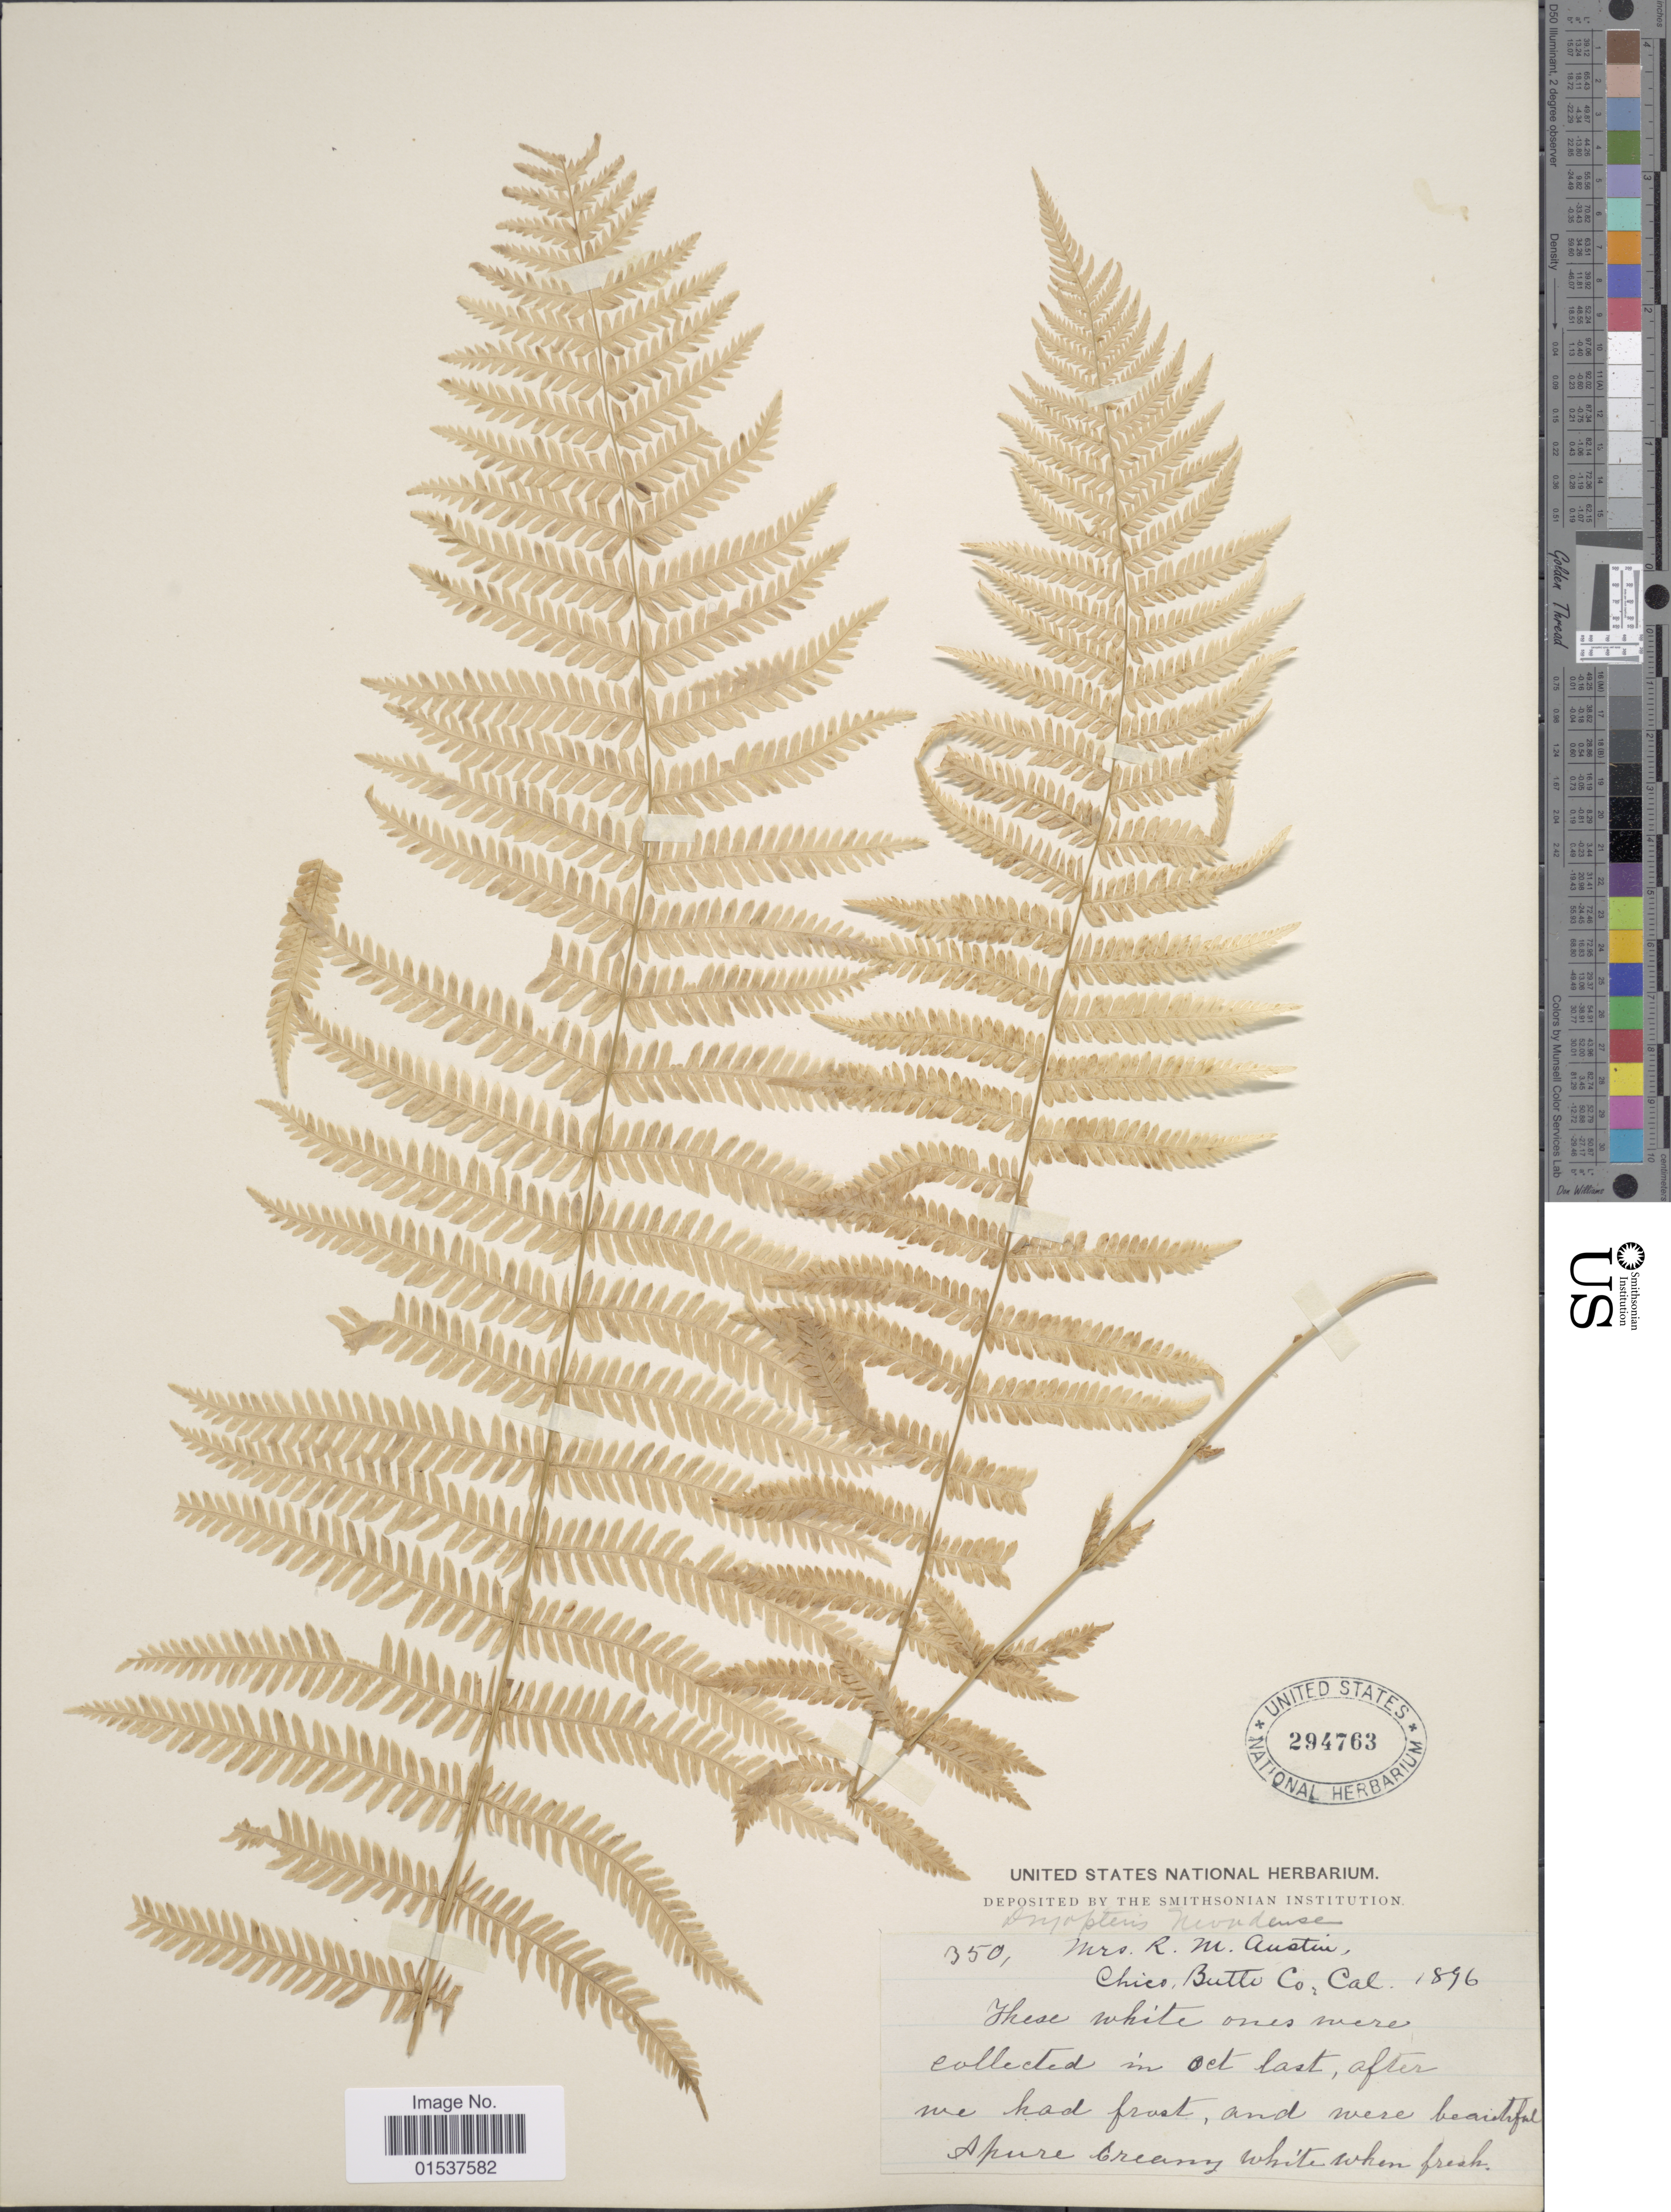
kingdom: Plantae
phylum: Tracheophyta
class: Polypodiopsida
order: Polypodiales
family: Thelypteridaceae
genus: Parathelypteris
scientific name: Parathelypteris nevadensis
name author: (Baker) Holttum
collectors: R. Austin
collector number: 350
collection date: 1896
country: United States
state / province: California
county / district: Butte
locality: Chico, Butte Co.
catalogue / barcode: US 294763